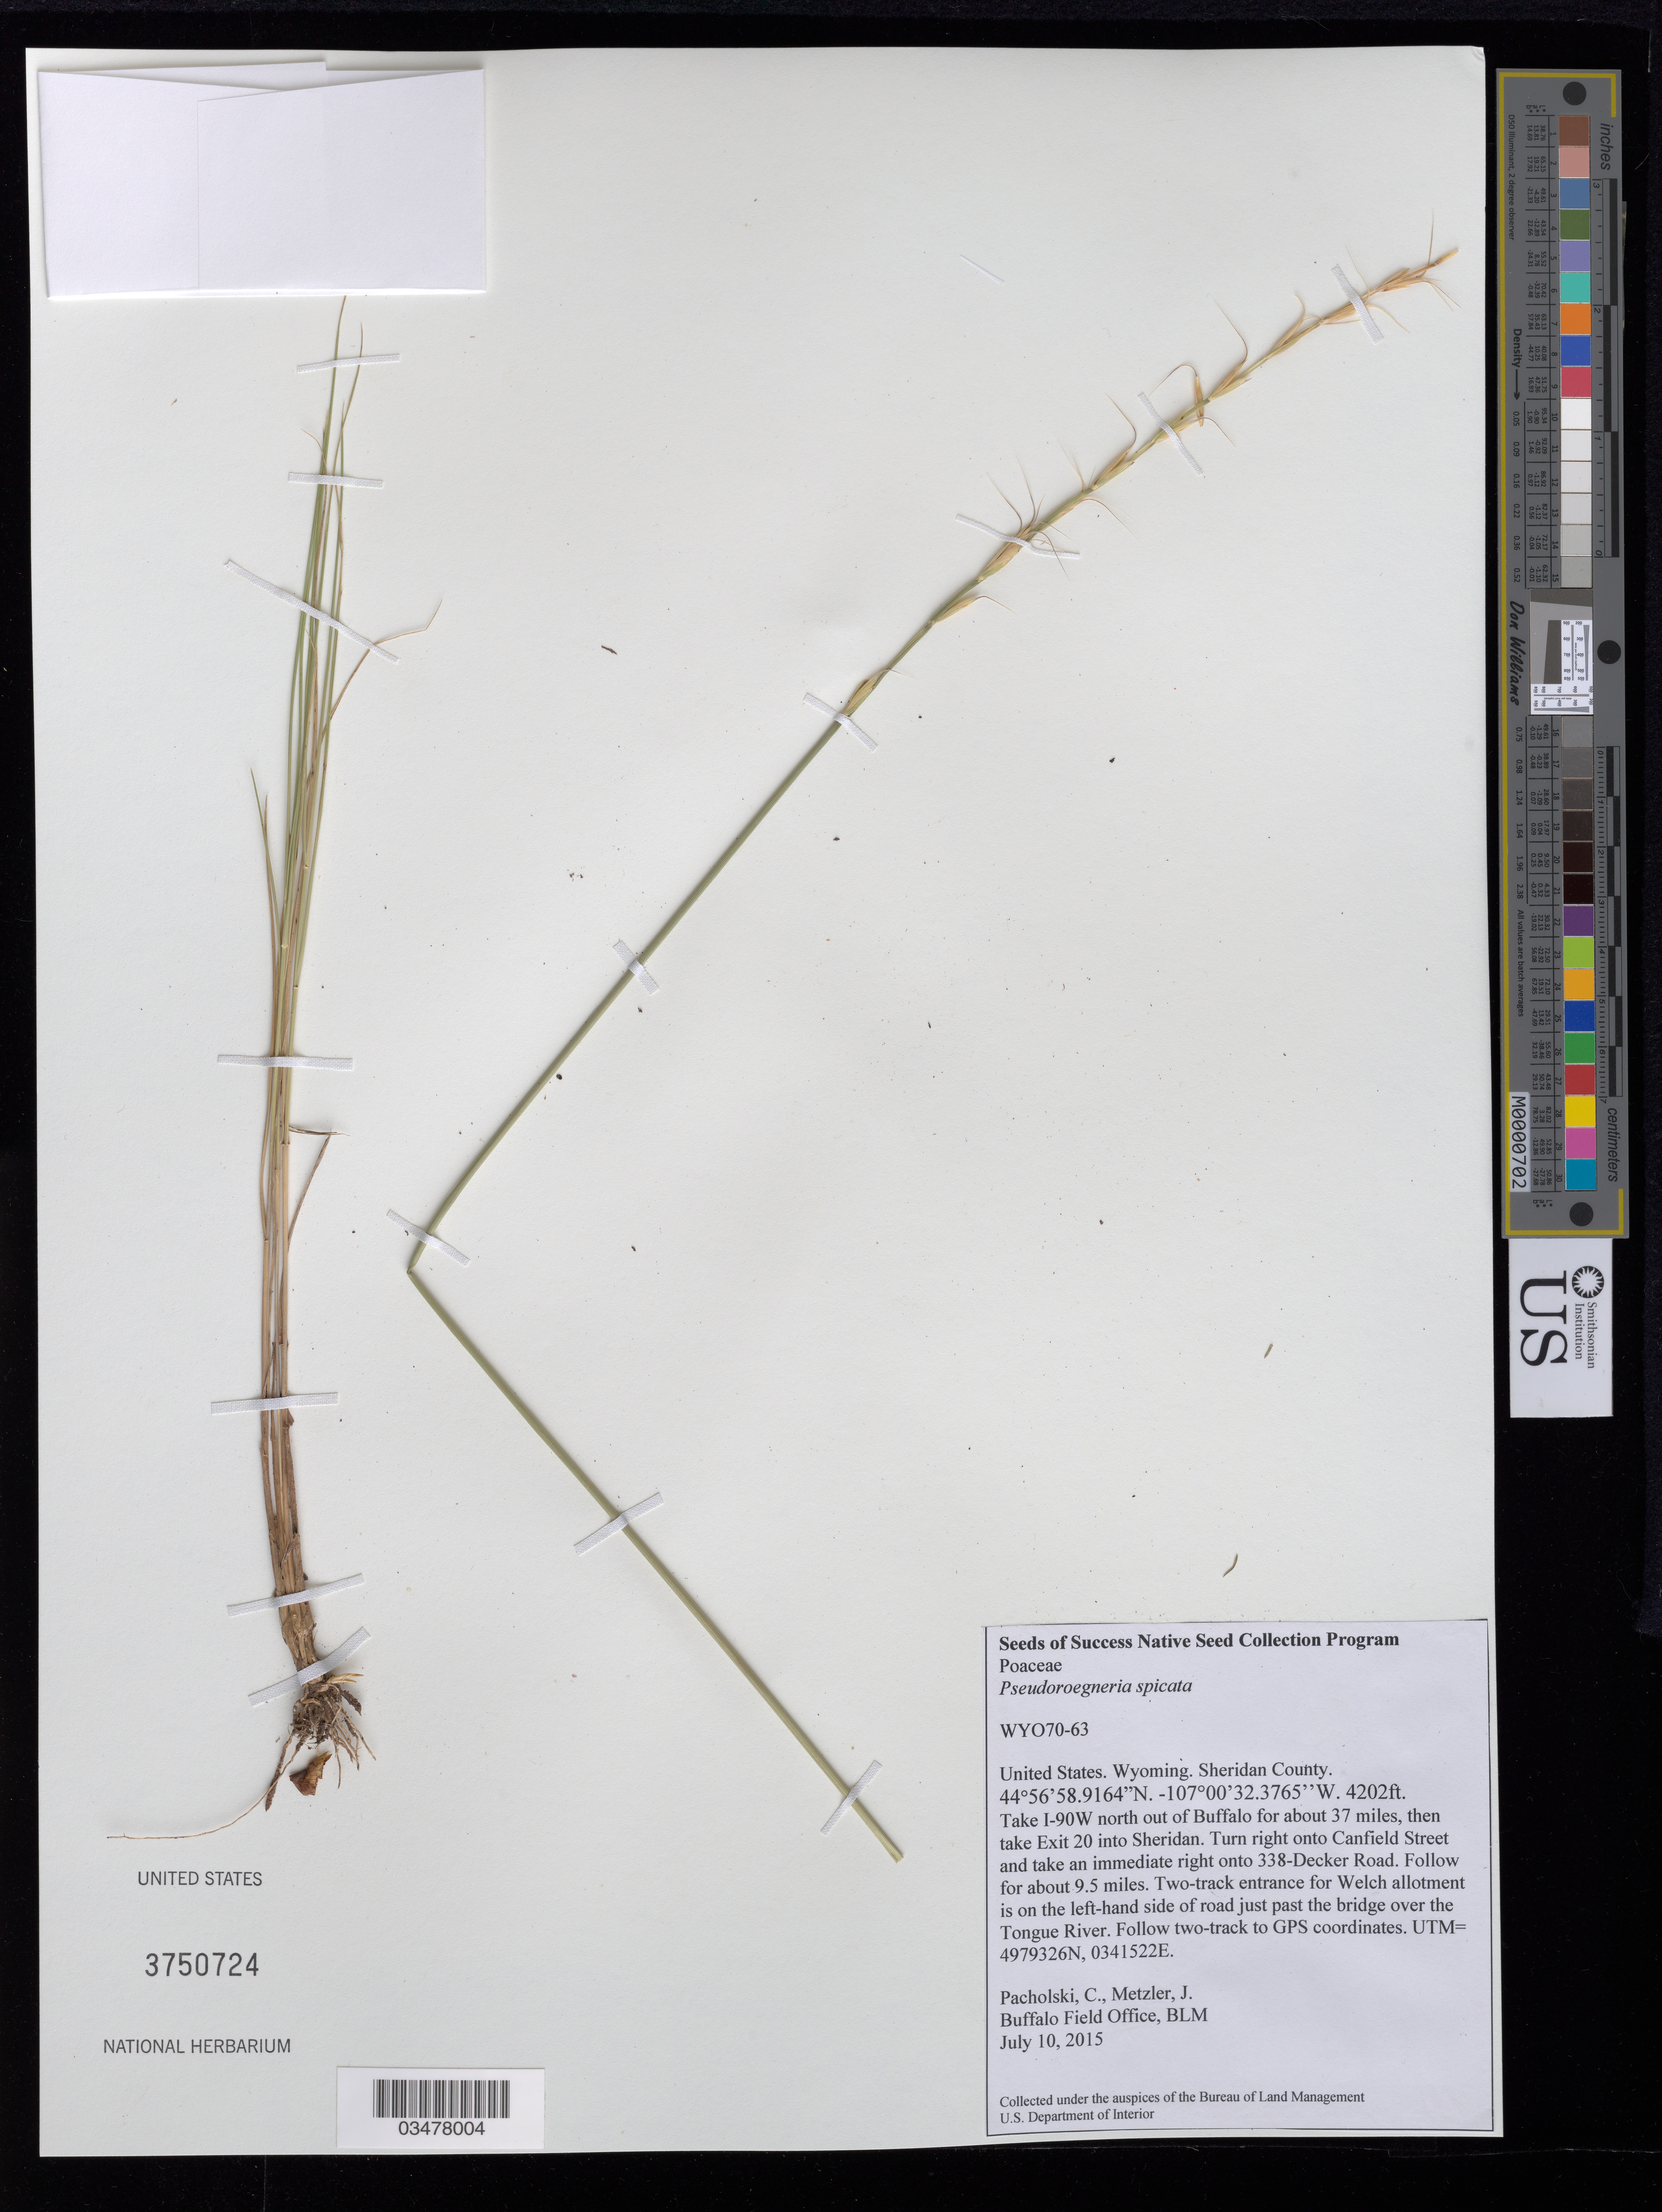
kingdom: Plantae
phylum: Tracheophyta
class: Liliopsida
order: Poales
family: Poaceae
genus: Pseudoroegneria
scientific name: Pseudoroegneria spicata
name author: (Pursh) Á. Löve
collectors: -. Pacholski & J. Metzler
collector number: WY070-63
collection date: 2015-07-10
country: United States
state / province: Wyoming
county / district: Sheridan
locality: Welch - Nw Corner, Tongue River West - Rh#1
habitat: upland grassland, sagebrush steppe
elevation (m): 1281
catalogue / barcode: US 3750724